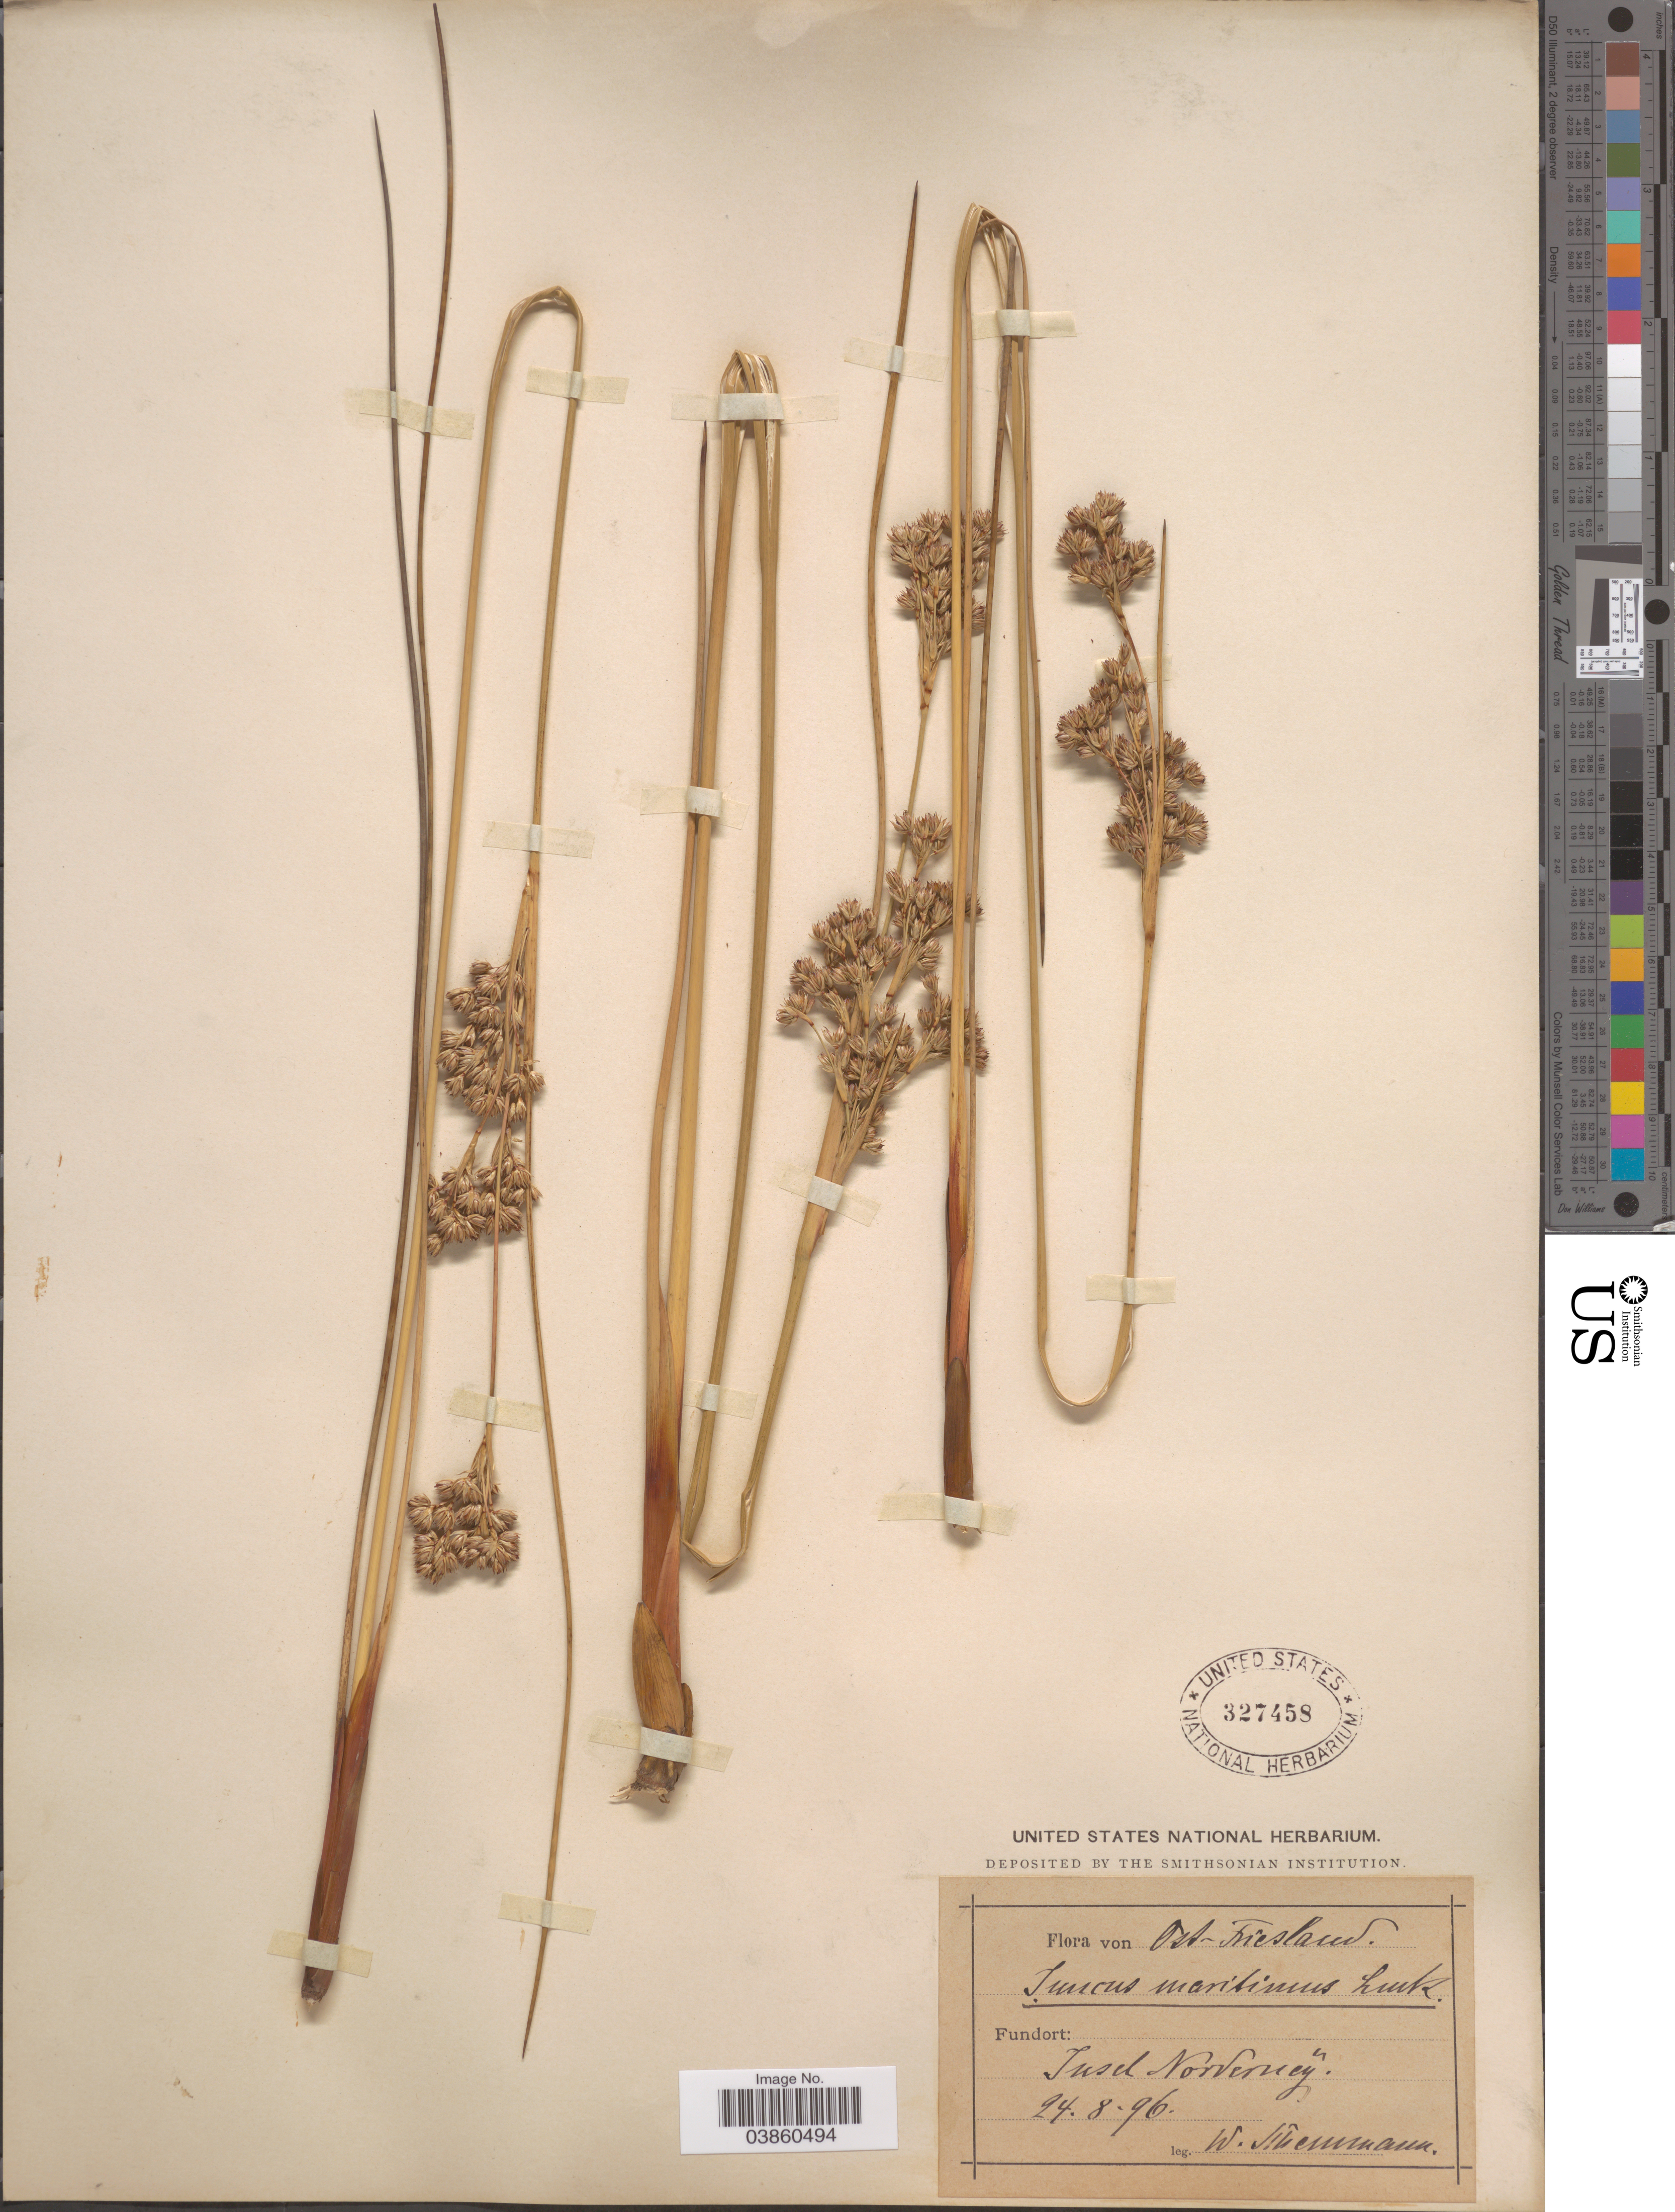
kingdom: Plantae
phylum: Tracheophyta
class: Liliopsida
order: Poales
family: Juncaceae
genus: Juncus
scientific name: Juncus maritimus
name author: Lam.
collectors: W. Schemmann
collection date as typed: Transcribed d/m/y: 24/8/96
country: Germany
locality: Ost-Friesland. Fundort: Insel Norderney.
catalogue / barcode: US 327458